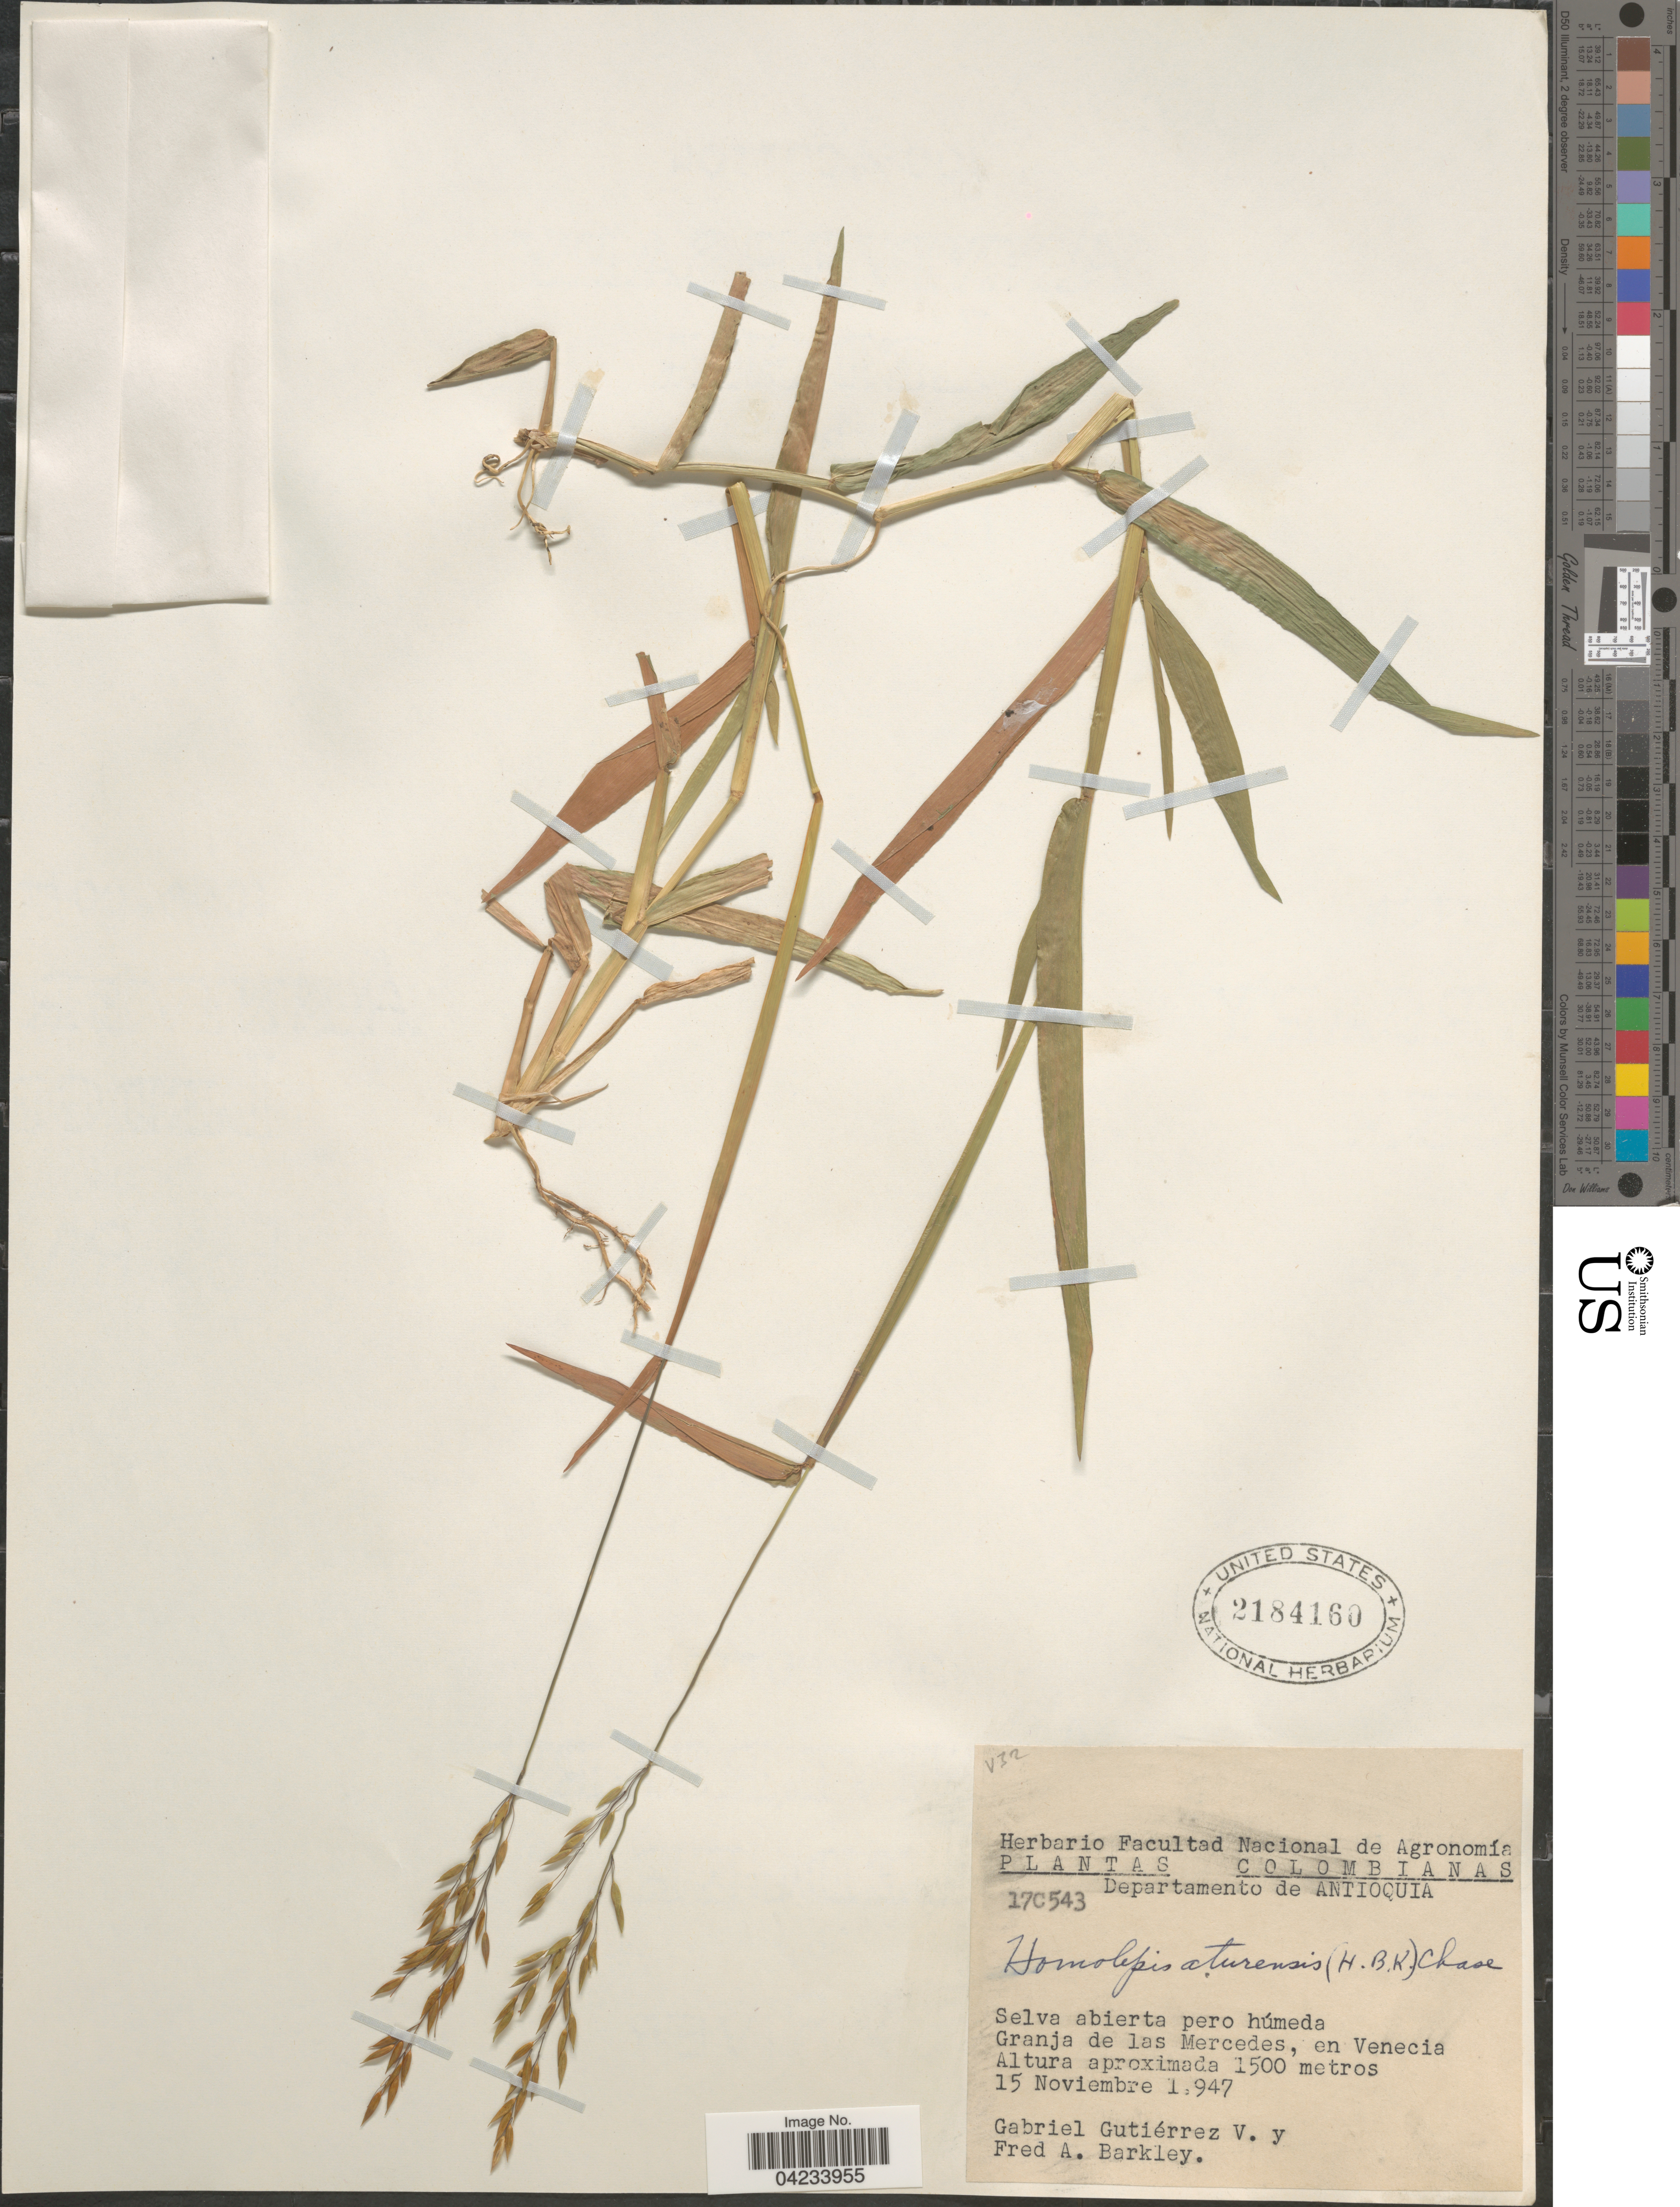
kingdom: Plantae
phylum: Tracheophyta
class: Liliopsida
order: Poales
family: Poaceae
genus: Homolepis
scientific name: Homolepis aturensis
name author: (Kunth) Chase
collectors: G. Gutiérrez V. & F. A. Barkley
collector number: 17C543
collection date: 1947-11-15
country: Colombia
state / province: Antioquia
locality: Departamento de Antioquia. Granja de las Mercedes, en Venecia.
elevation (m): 1500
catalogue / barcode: US 2184160